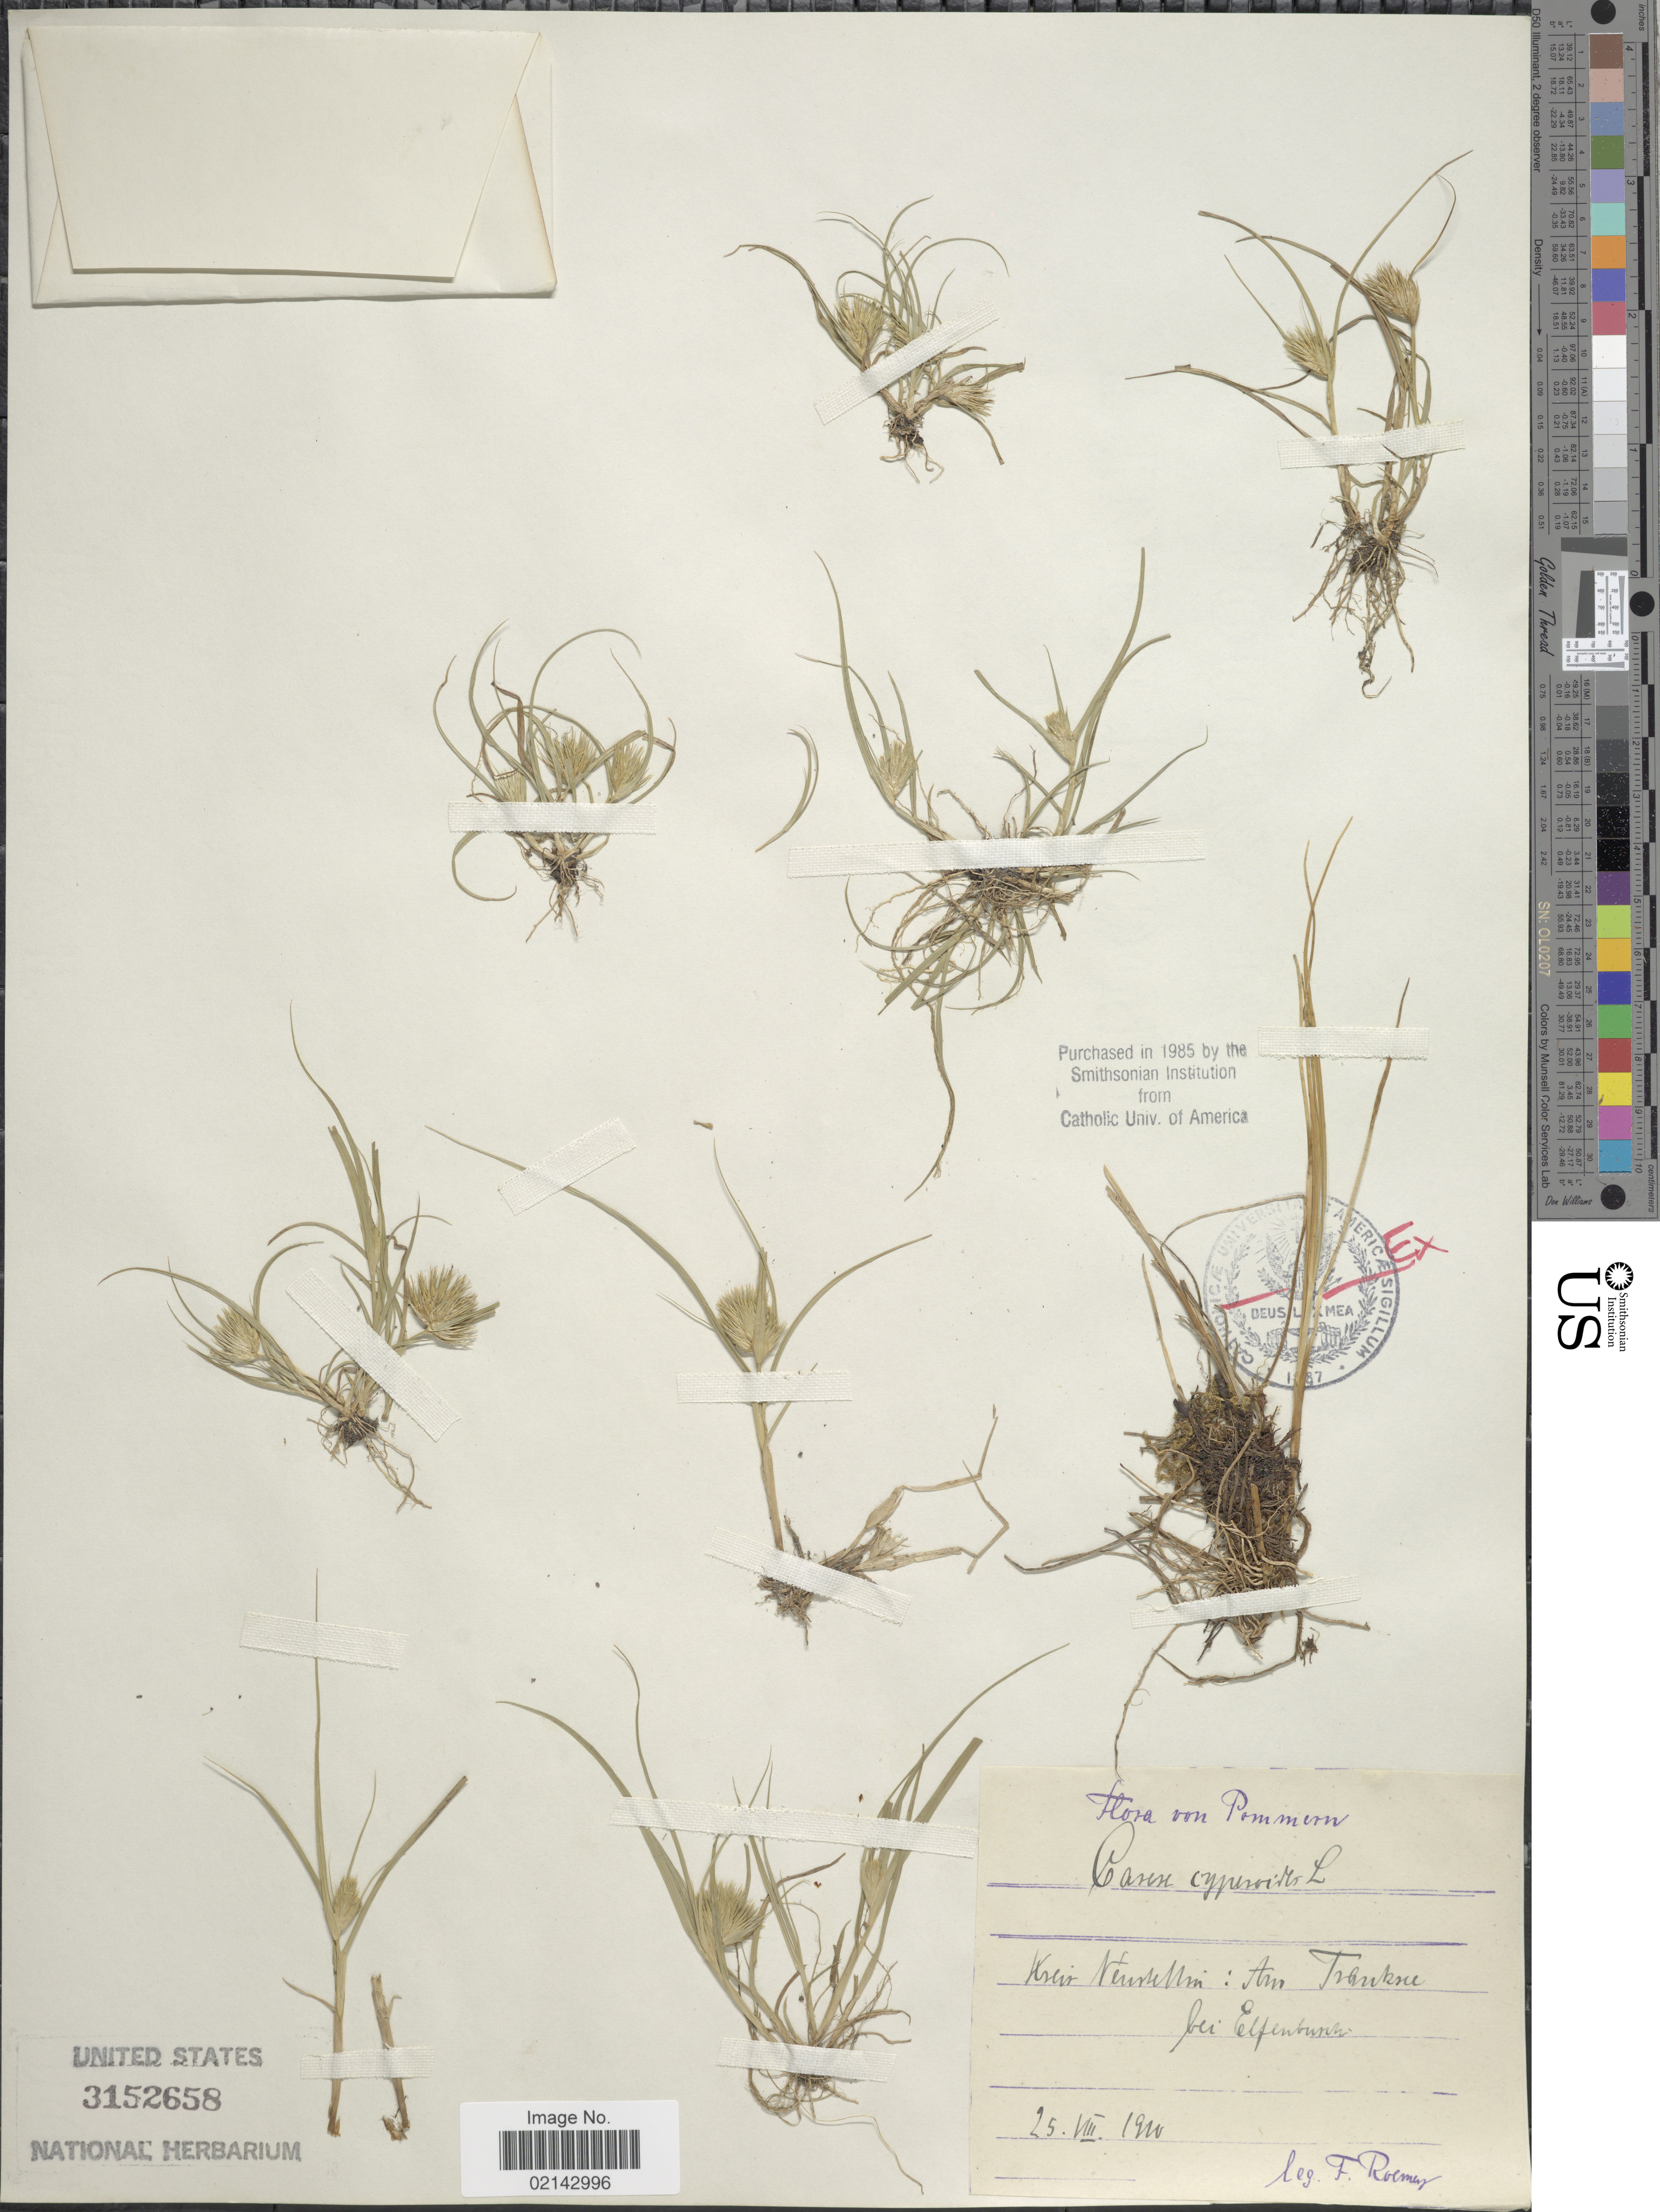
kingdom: Plantae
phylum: Tracheophyta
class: Liliopsida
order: Poales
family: Cyperaceae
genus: Carex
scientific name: Carex bohemica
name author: Schreb.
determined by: Strong, Mark T., (BOT), Smithsonian Institution - National Museum of Natural History (UNITED STATES)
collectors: F. A. Roemer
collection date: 1910-08-25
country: Germany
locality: Pommern, Kresir Neurtellin: Am Trankse bei Elfenburen. [interpreted]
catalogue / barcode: US 3152658